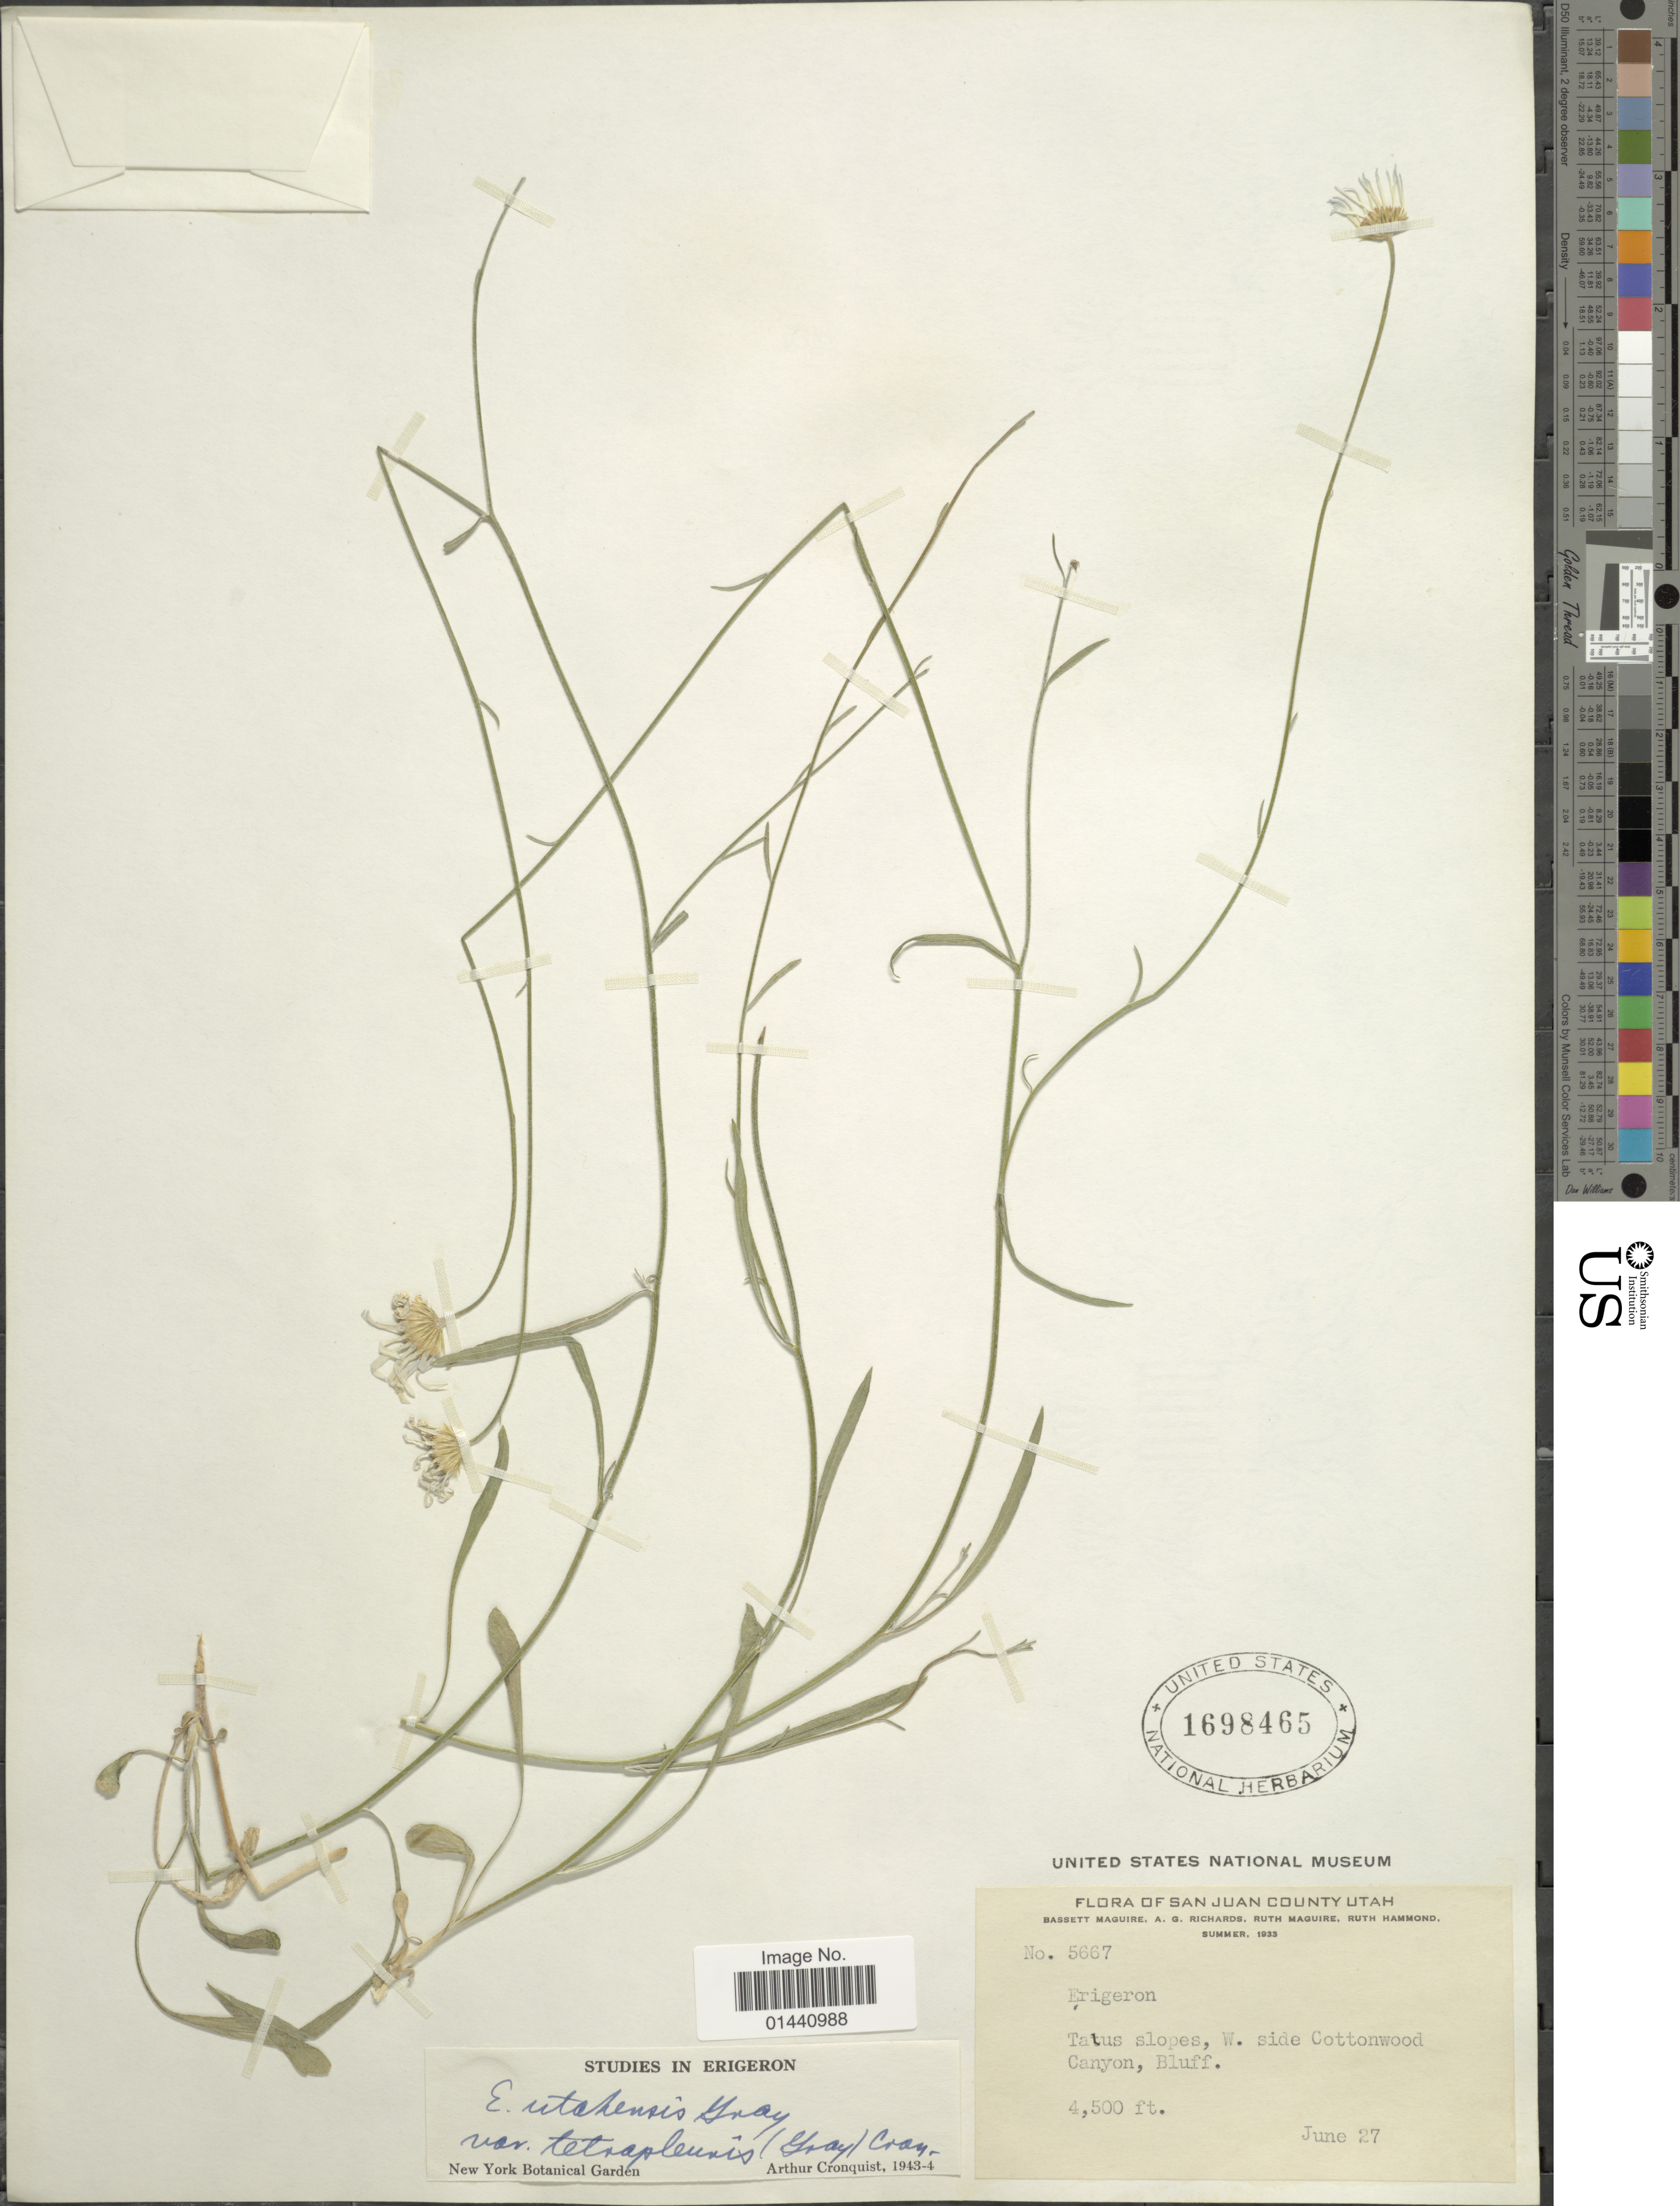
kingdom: Plantae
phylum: Tracheophyta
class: Magnoliopsida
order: Asterales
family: Asteraceae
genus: Erigeron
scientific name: Erigeron utahensis var. tetrapleuris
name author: (A. Gray) Cronq.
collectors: B. Maguire, A. Richards, R. R. Maguire & R. Hammond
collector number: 5667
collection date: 1933-06-27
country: United States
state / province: Utah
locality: San Juan County, Tatus slopes, W. side Cottonwood Canyon, Bluff.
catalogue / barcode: US 1698465